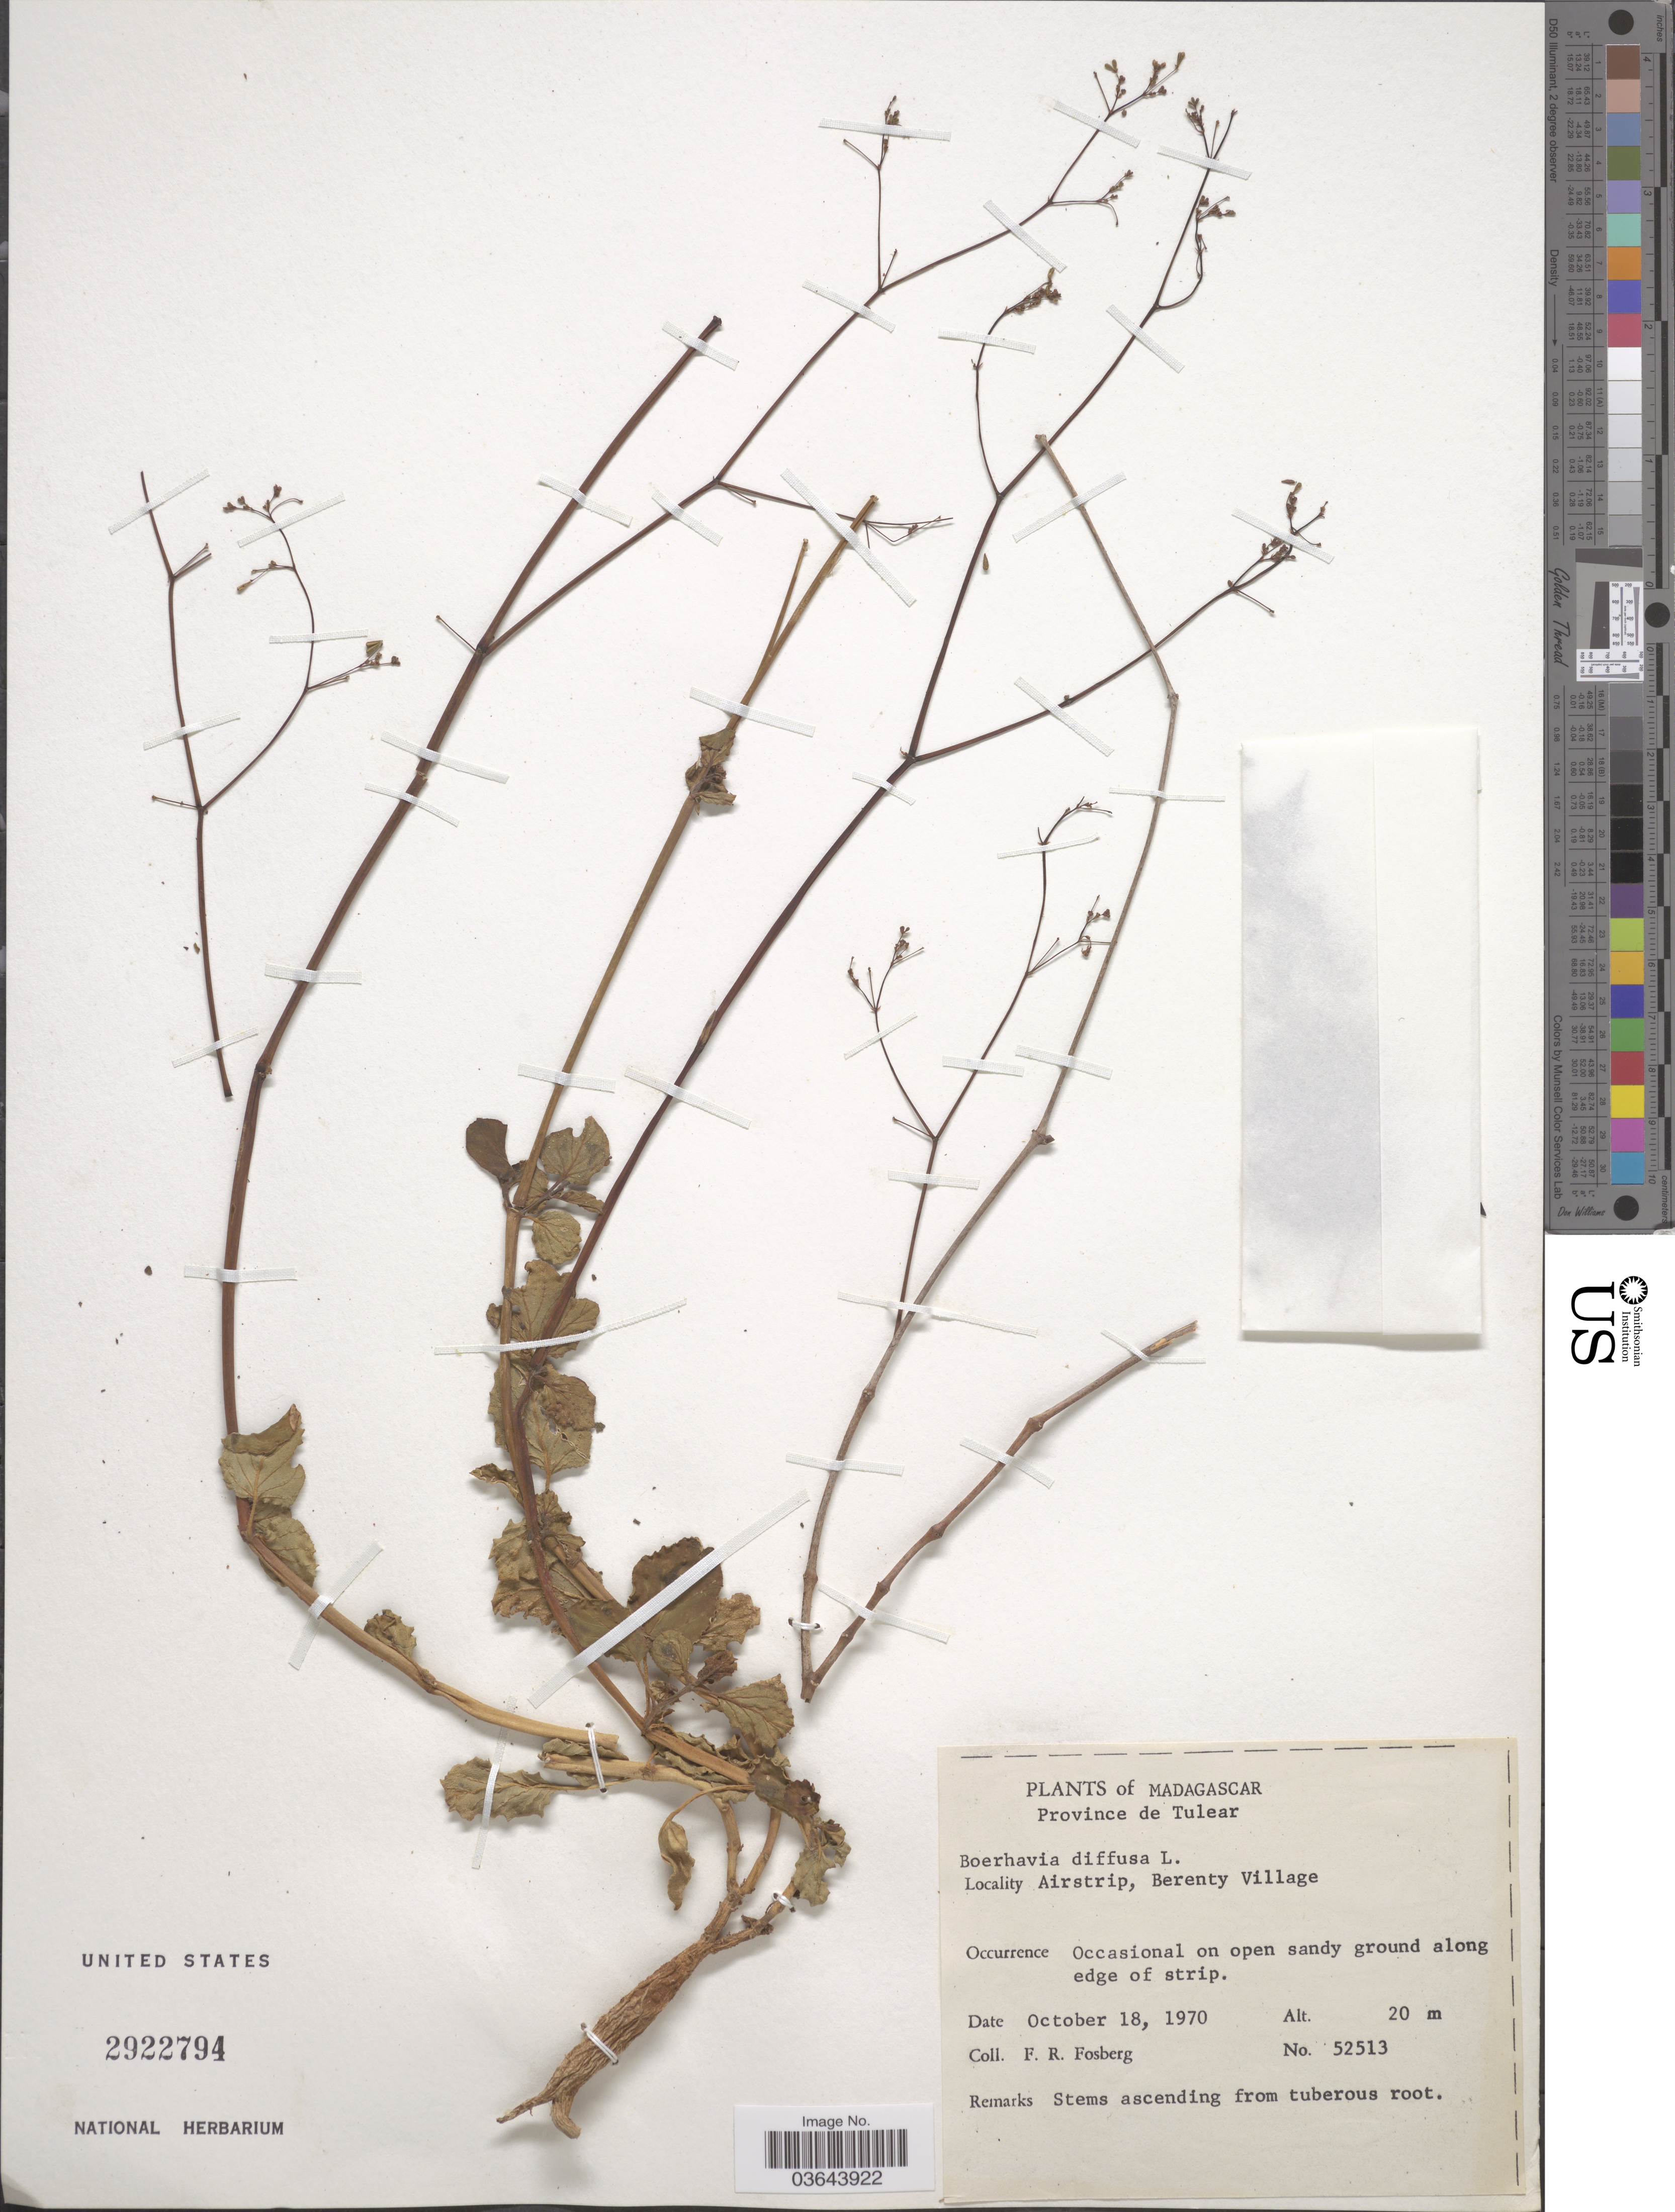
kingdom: Plantae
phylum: Tracheophyta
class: Magnoliopsida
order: Caryophyllales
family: Nyctaginaceae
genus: Boerhavia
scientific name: Boerhavia diffusa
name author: L.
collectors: F. R. Fosberg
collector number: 52513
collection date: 1970-10-18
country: Madagascar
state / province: Anosy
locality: Province de Tulear. Airstrip, Berenty Village.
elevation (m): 20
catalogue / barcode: US 2922794